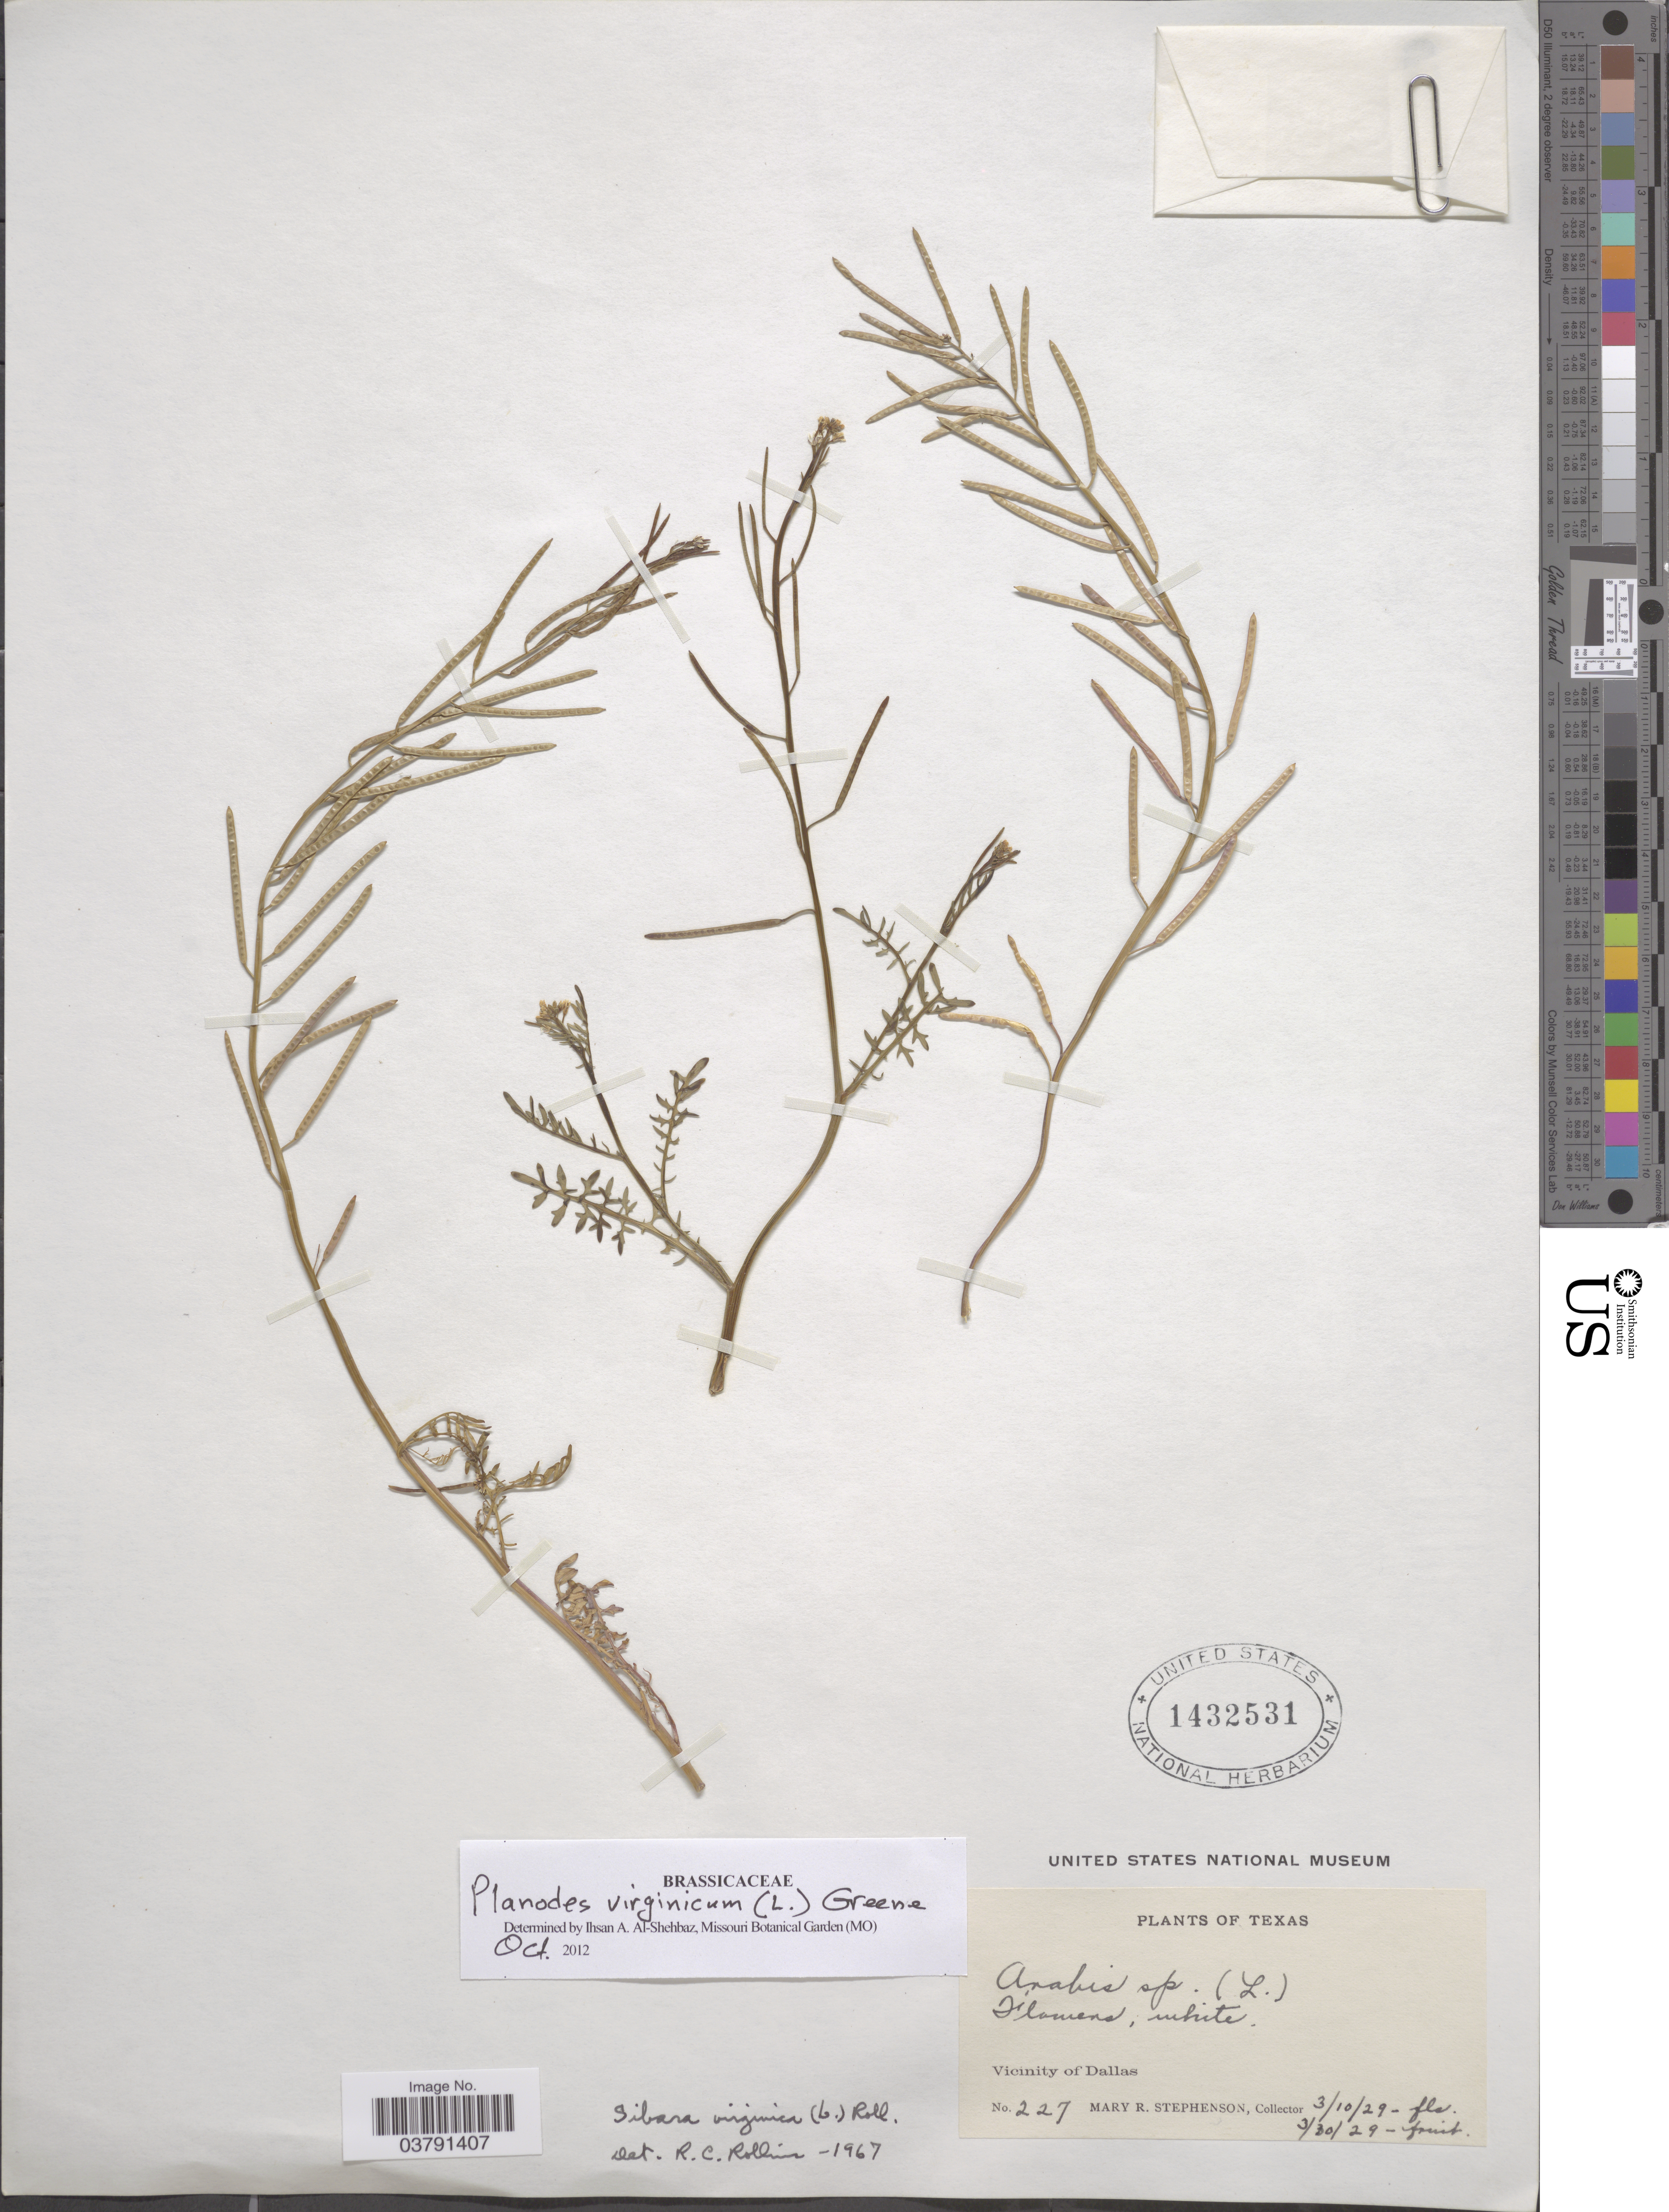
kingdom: Plantae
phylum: Tracheophyta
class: Magnoliopsida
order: Brassicales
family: Brassicaceae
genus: Planodes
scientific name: Planodes virginicum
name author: (L.) Greene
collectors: M. Stephenson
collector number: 227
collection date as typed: Transcribed d/m/y: 10/3/29 to 30/3/29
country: United States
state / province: Texas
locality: Vicinity of Dallas.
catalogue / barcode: US 1432531